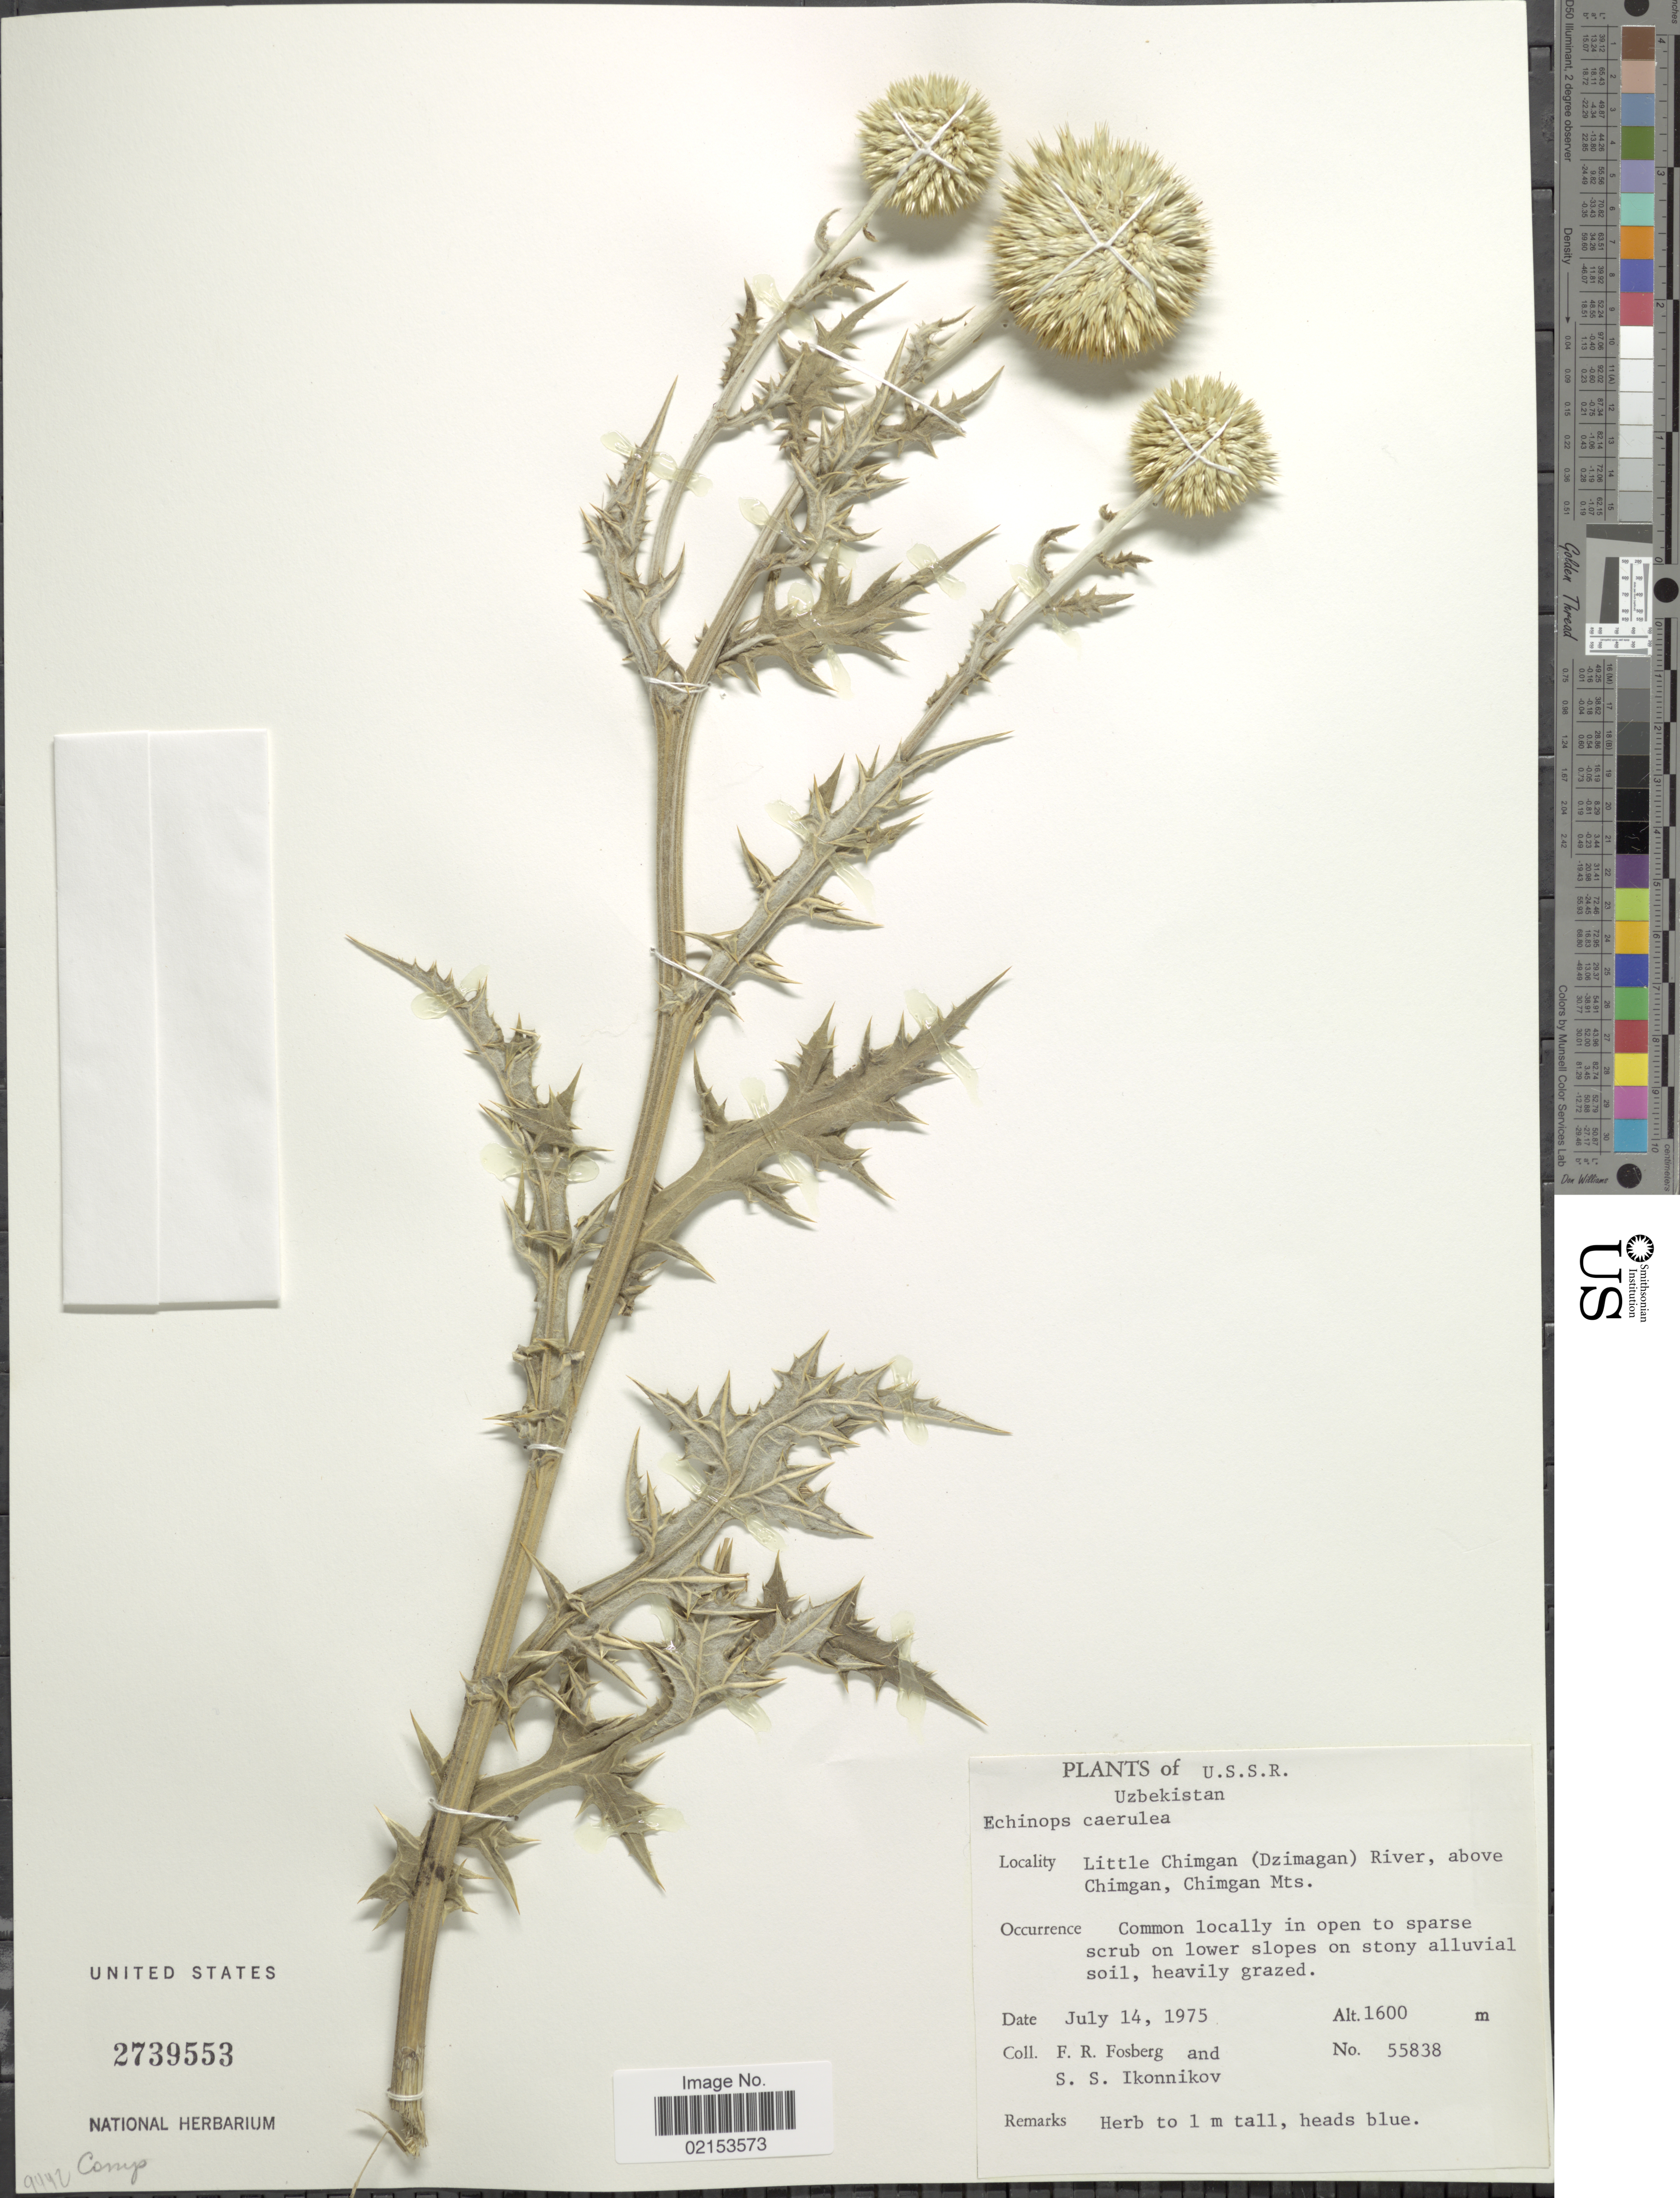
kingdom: Plantae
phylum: Tracheophyta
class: Magnoliopsida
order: Asterales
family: Asteraceae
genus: Echinops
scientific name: Echinops sp.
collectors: F. R. Fosberg & S. Ikonnikov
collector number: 55838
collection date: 1975-07-14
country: Uzbekistan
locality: Little Chimgan (Dzimagan) River, above Chimgan, Chimgan Mts.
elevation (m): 1600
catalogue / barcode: US 2739553